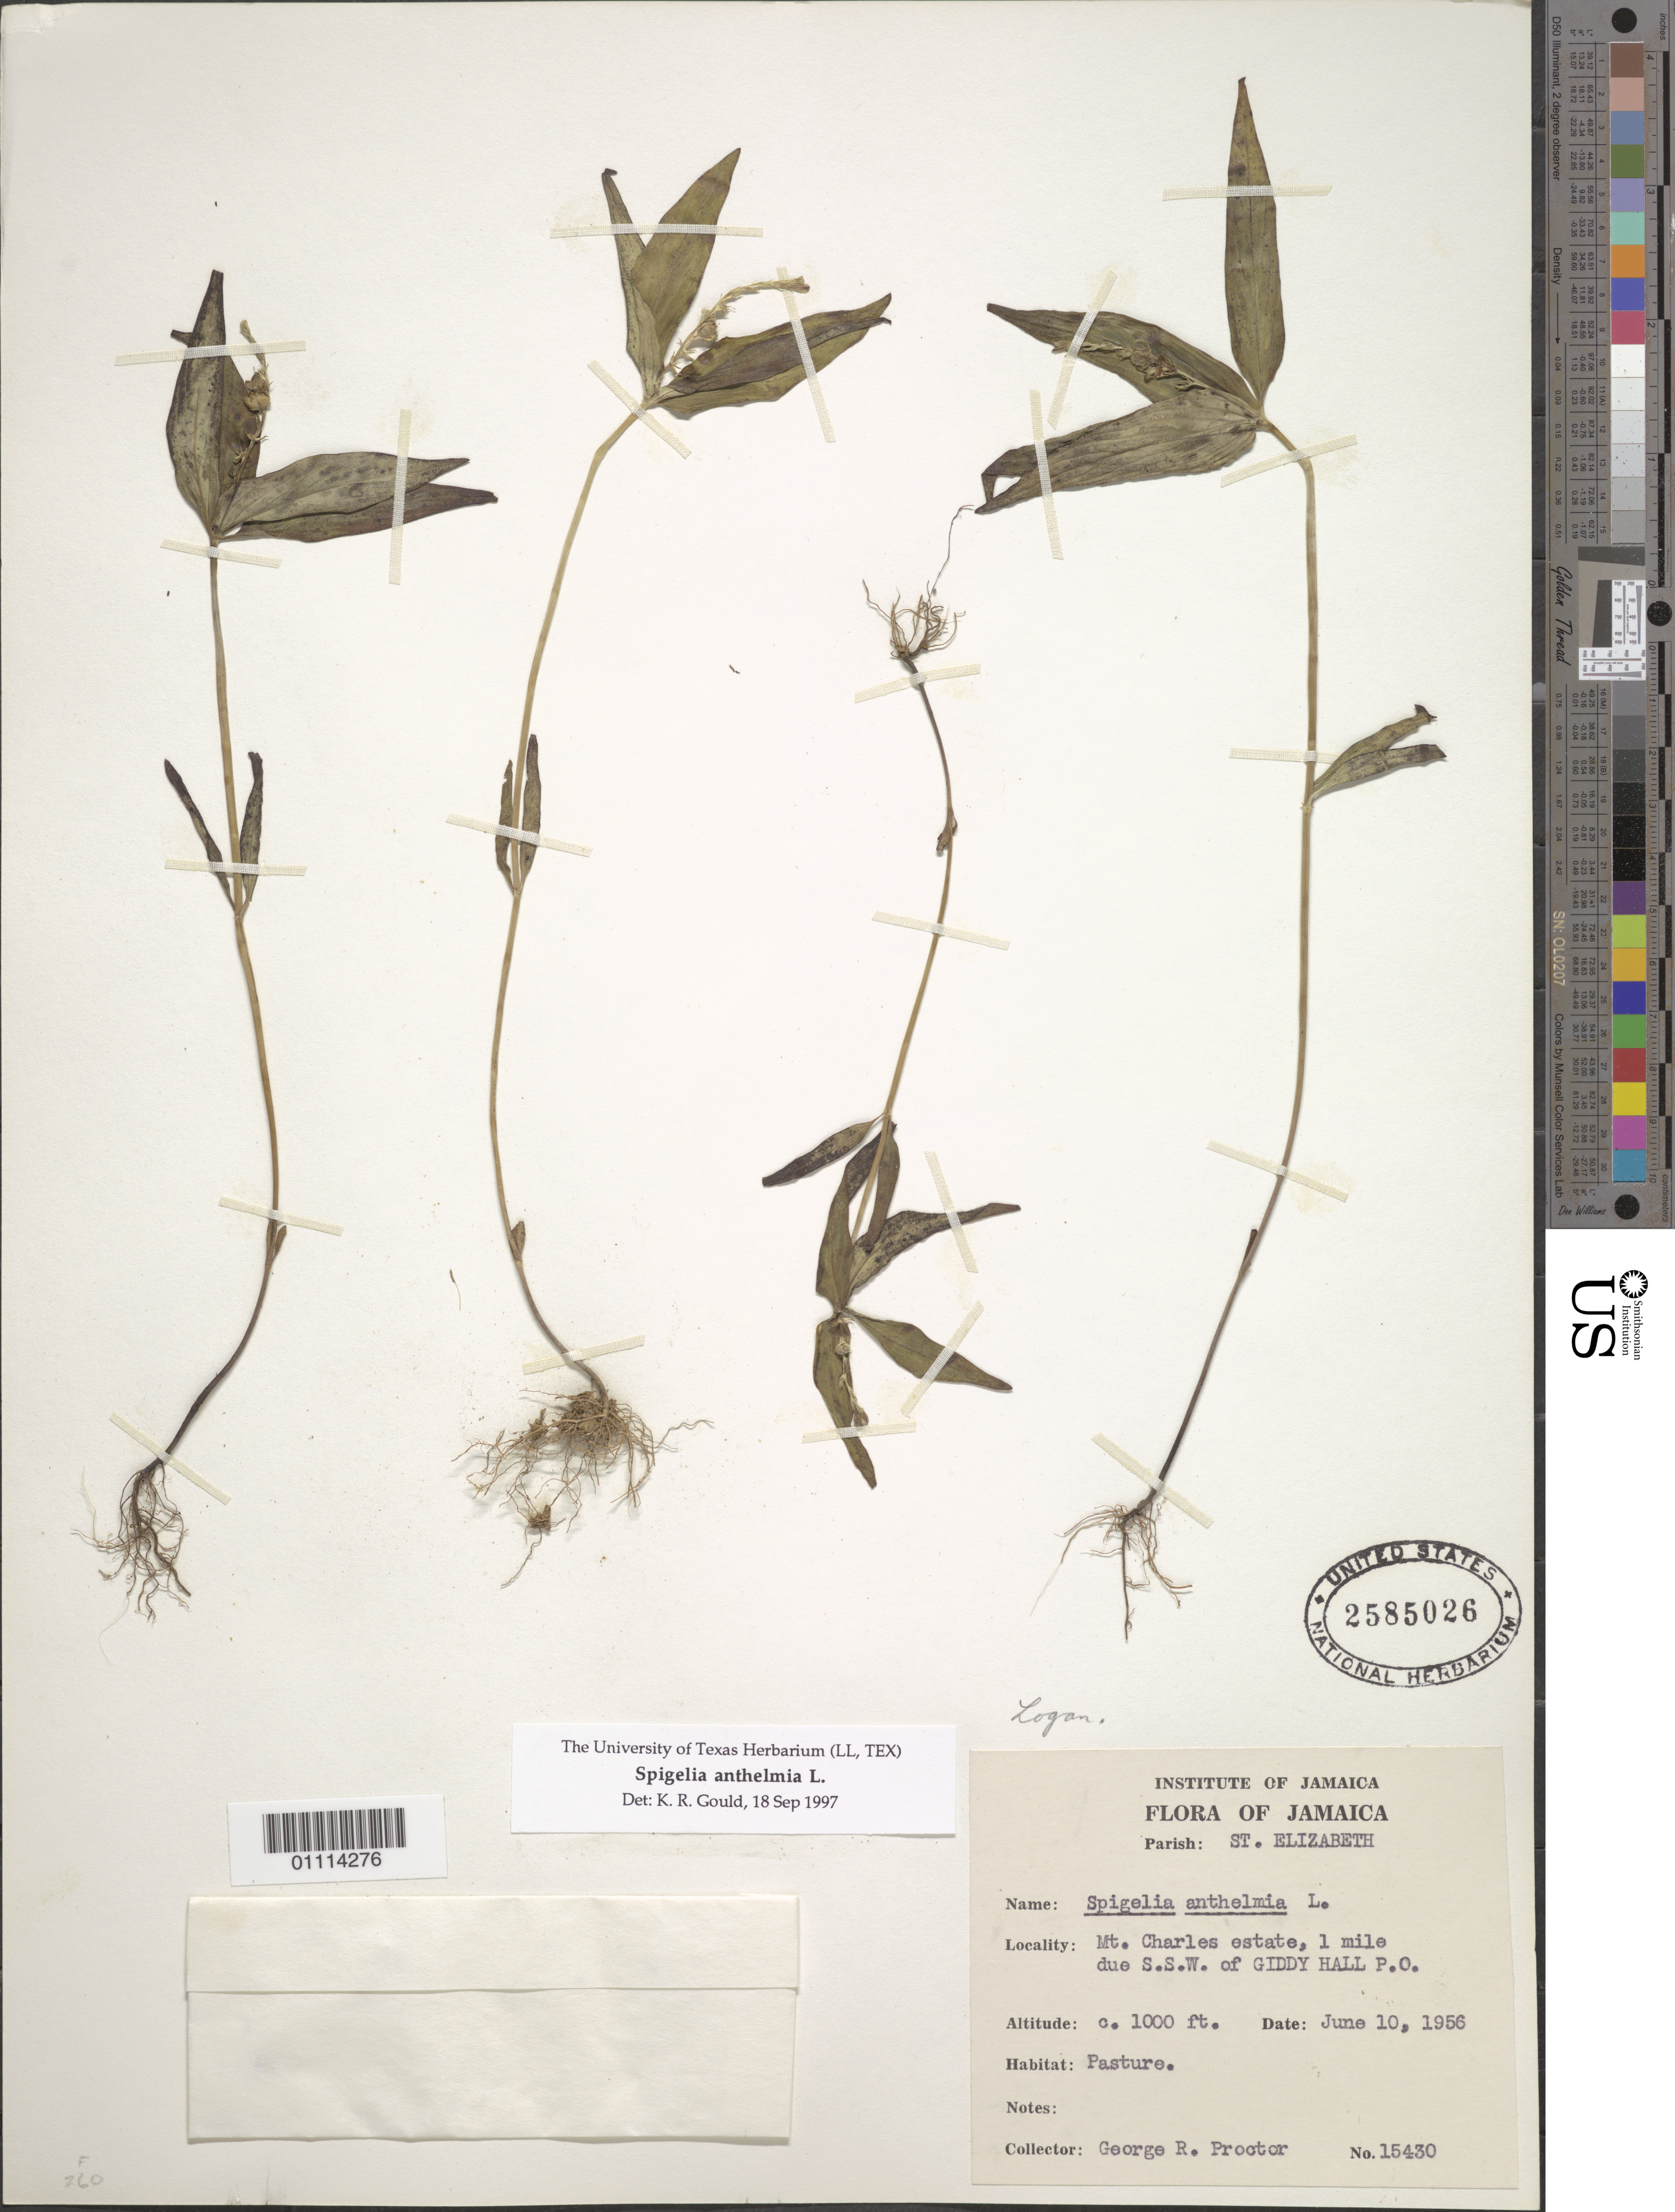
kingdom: Plantae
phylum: Tracheophyta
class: Magnoliopsida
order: Gentianales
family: Loganiaceae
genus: Spigelia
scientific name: Spigelia anthelmia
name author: L.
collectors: G. R. Proctor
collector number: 15430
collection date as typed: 10 Jun 1956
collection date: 1956-06-10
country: Jamaica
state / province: Saint Elizabeth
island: Jamaica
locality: Mt. Charles estate, 1 mile due S.S.W. of Giddy Hall P.O. Pasture.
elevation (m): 305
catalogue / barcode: US 2585026